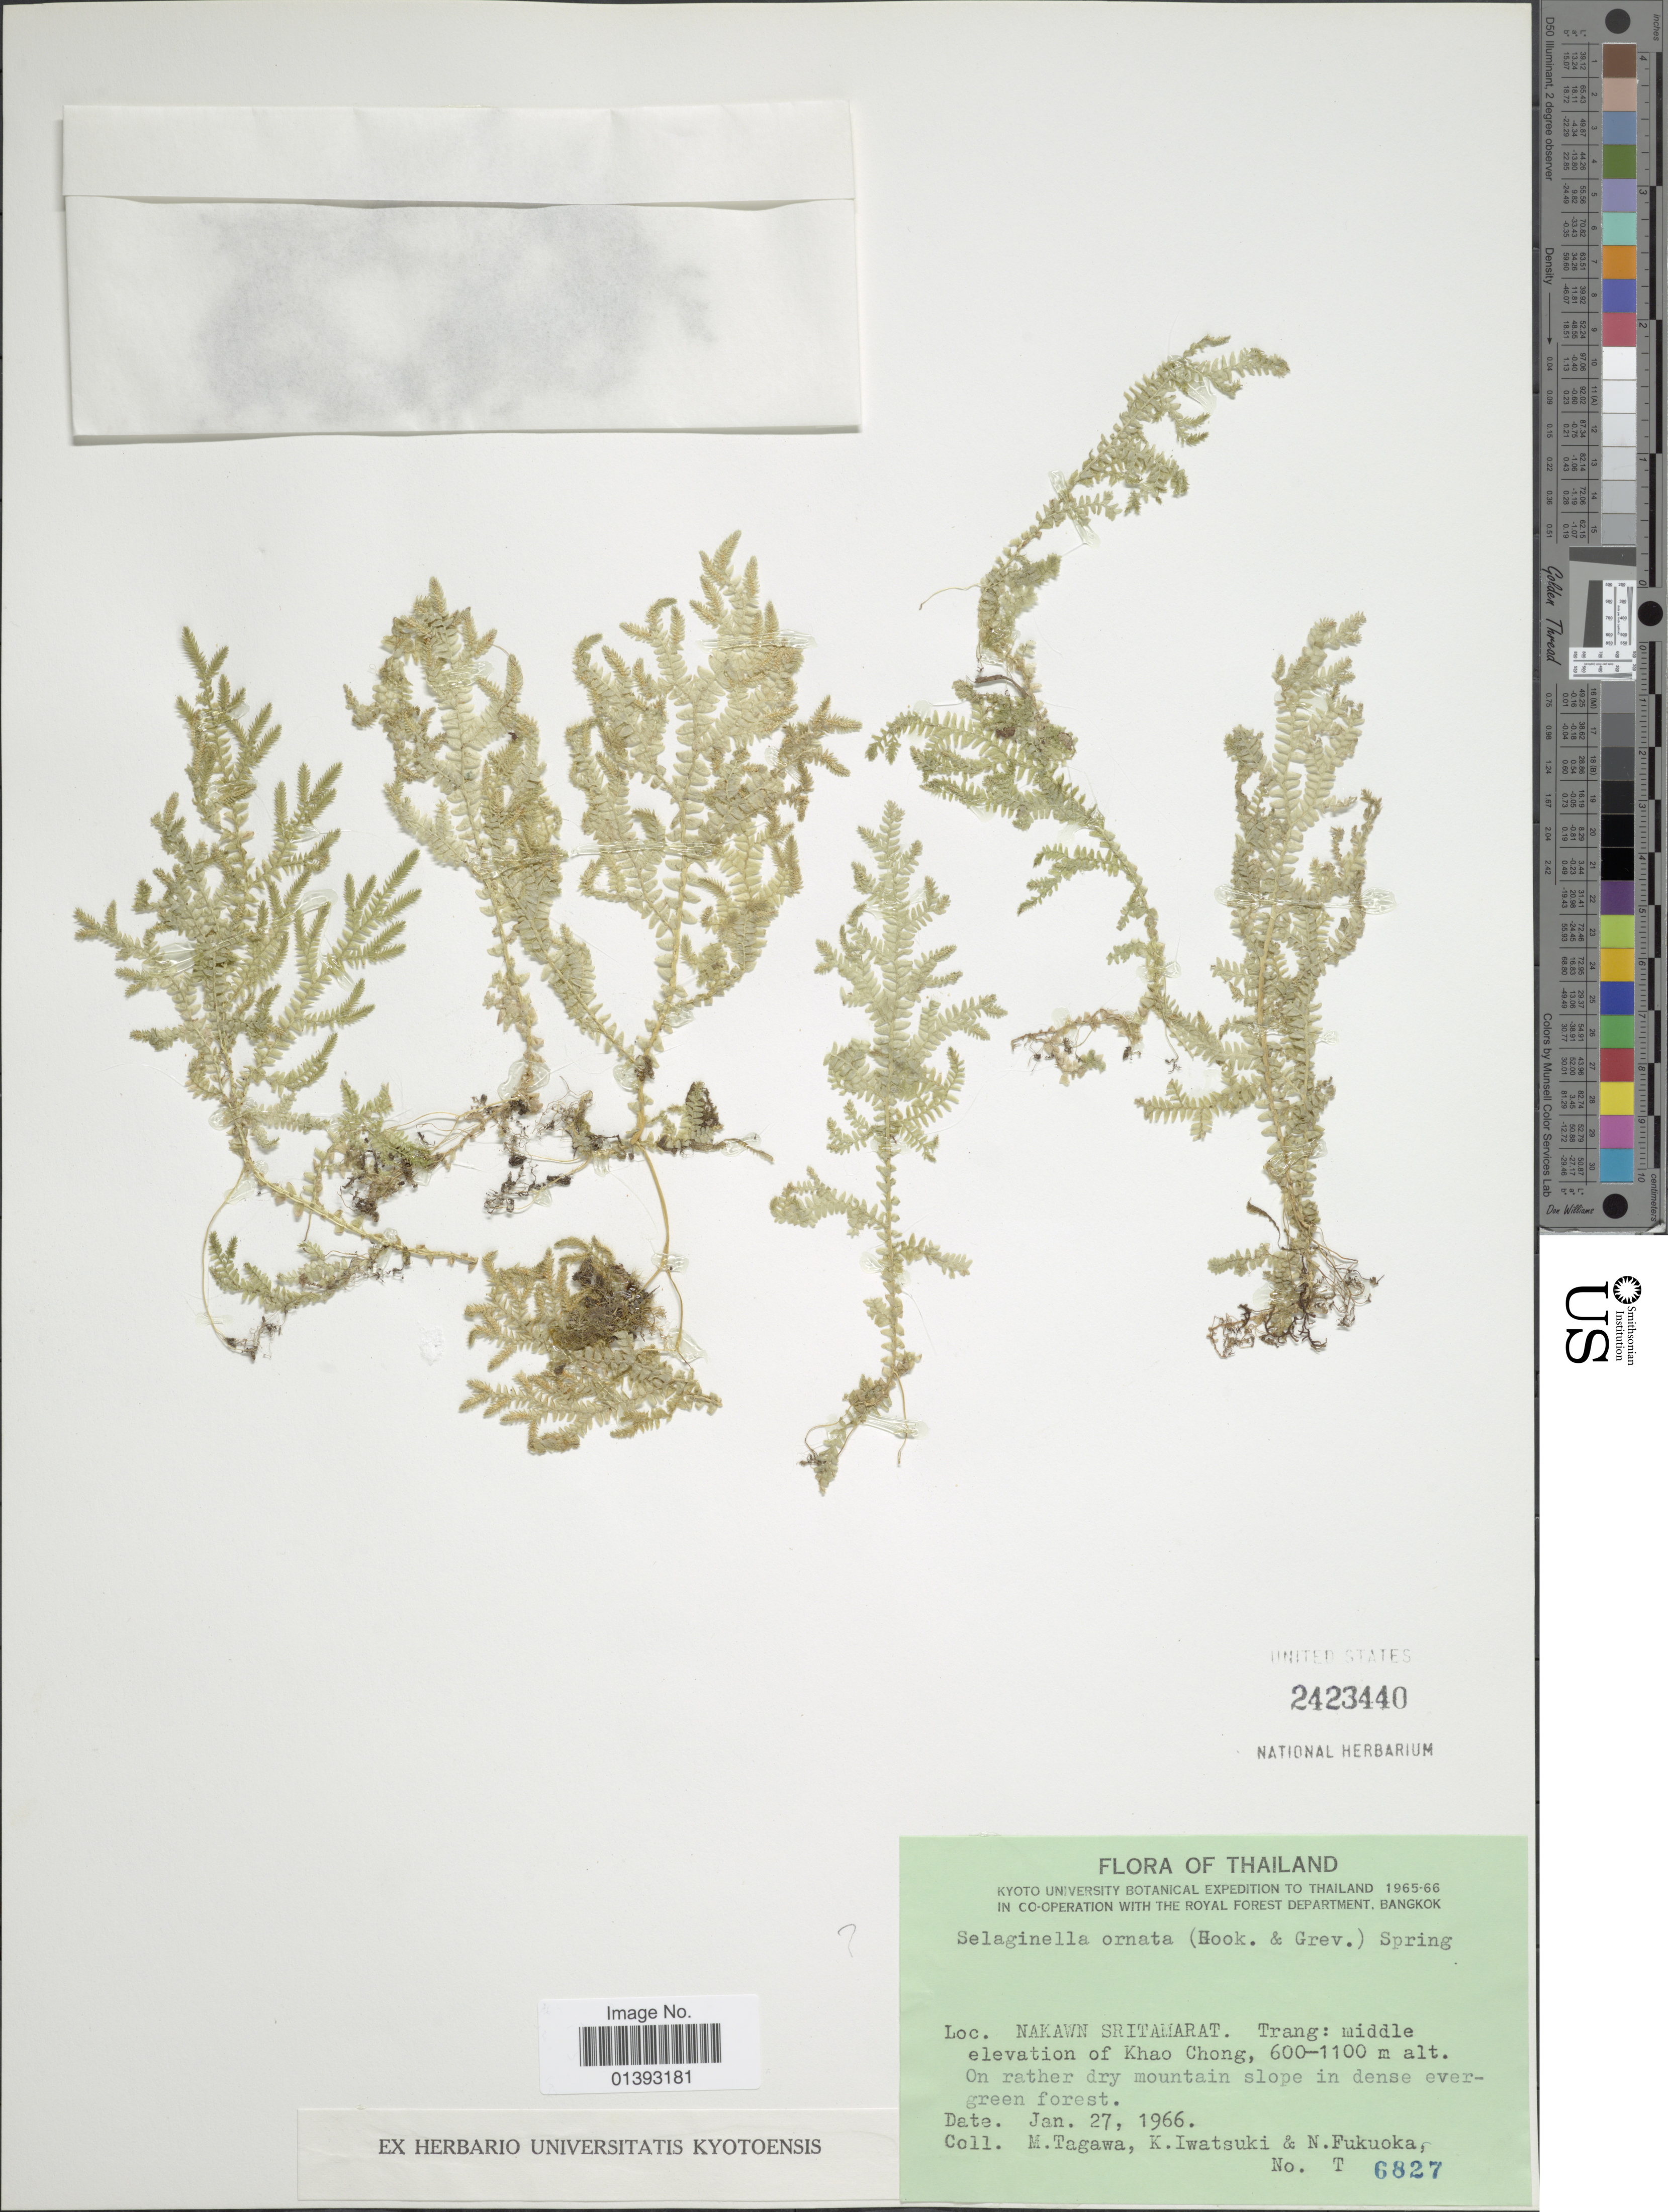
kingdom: Plantae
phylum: Tracheophyta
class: Lycopodiopsida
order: Selaginellales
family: Selaginellaceae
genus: Selaginella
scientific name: Selaginella ornata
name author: (Hook. & Grev.) Spring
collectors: M. Tagawa, K. Iwatsuki & N. Fukuoka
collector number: T6827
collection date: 1966-01-27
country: Thailand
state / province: Trang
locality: Nakawn Sritamarat, Middle elevation of Khao Chong, on rather dry mountain slope in dense evergreen forest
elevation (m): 600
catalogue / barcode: US 2423440